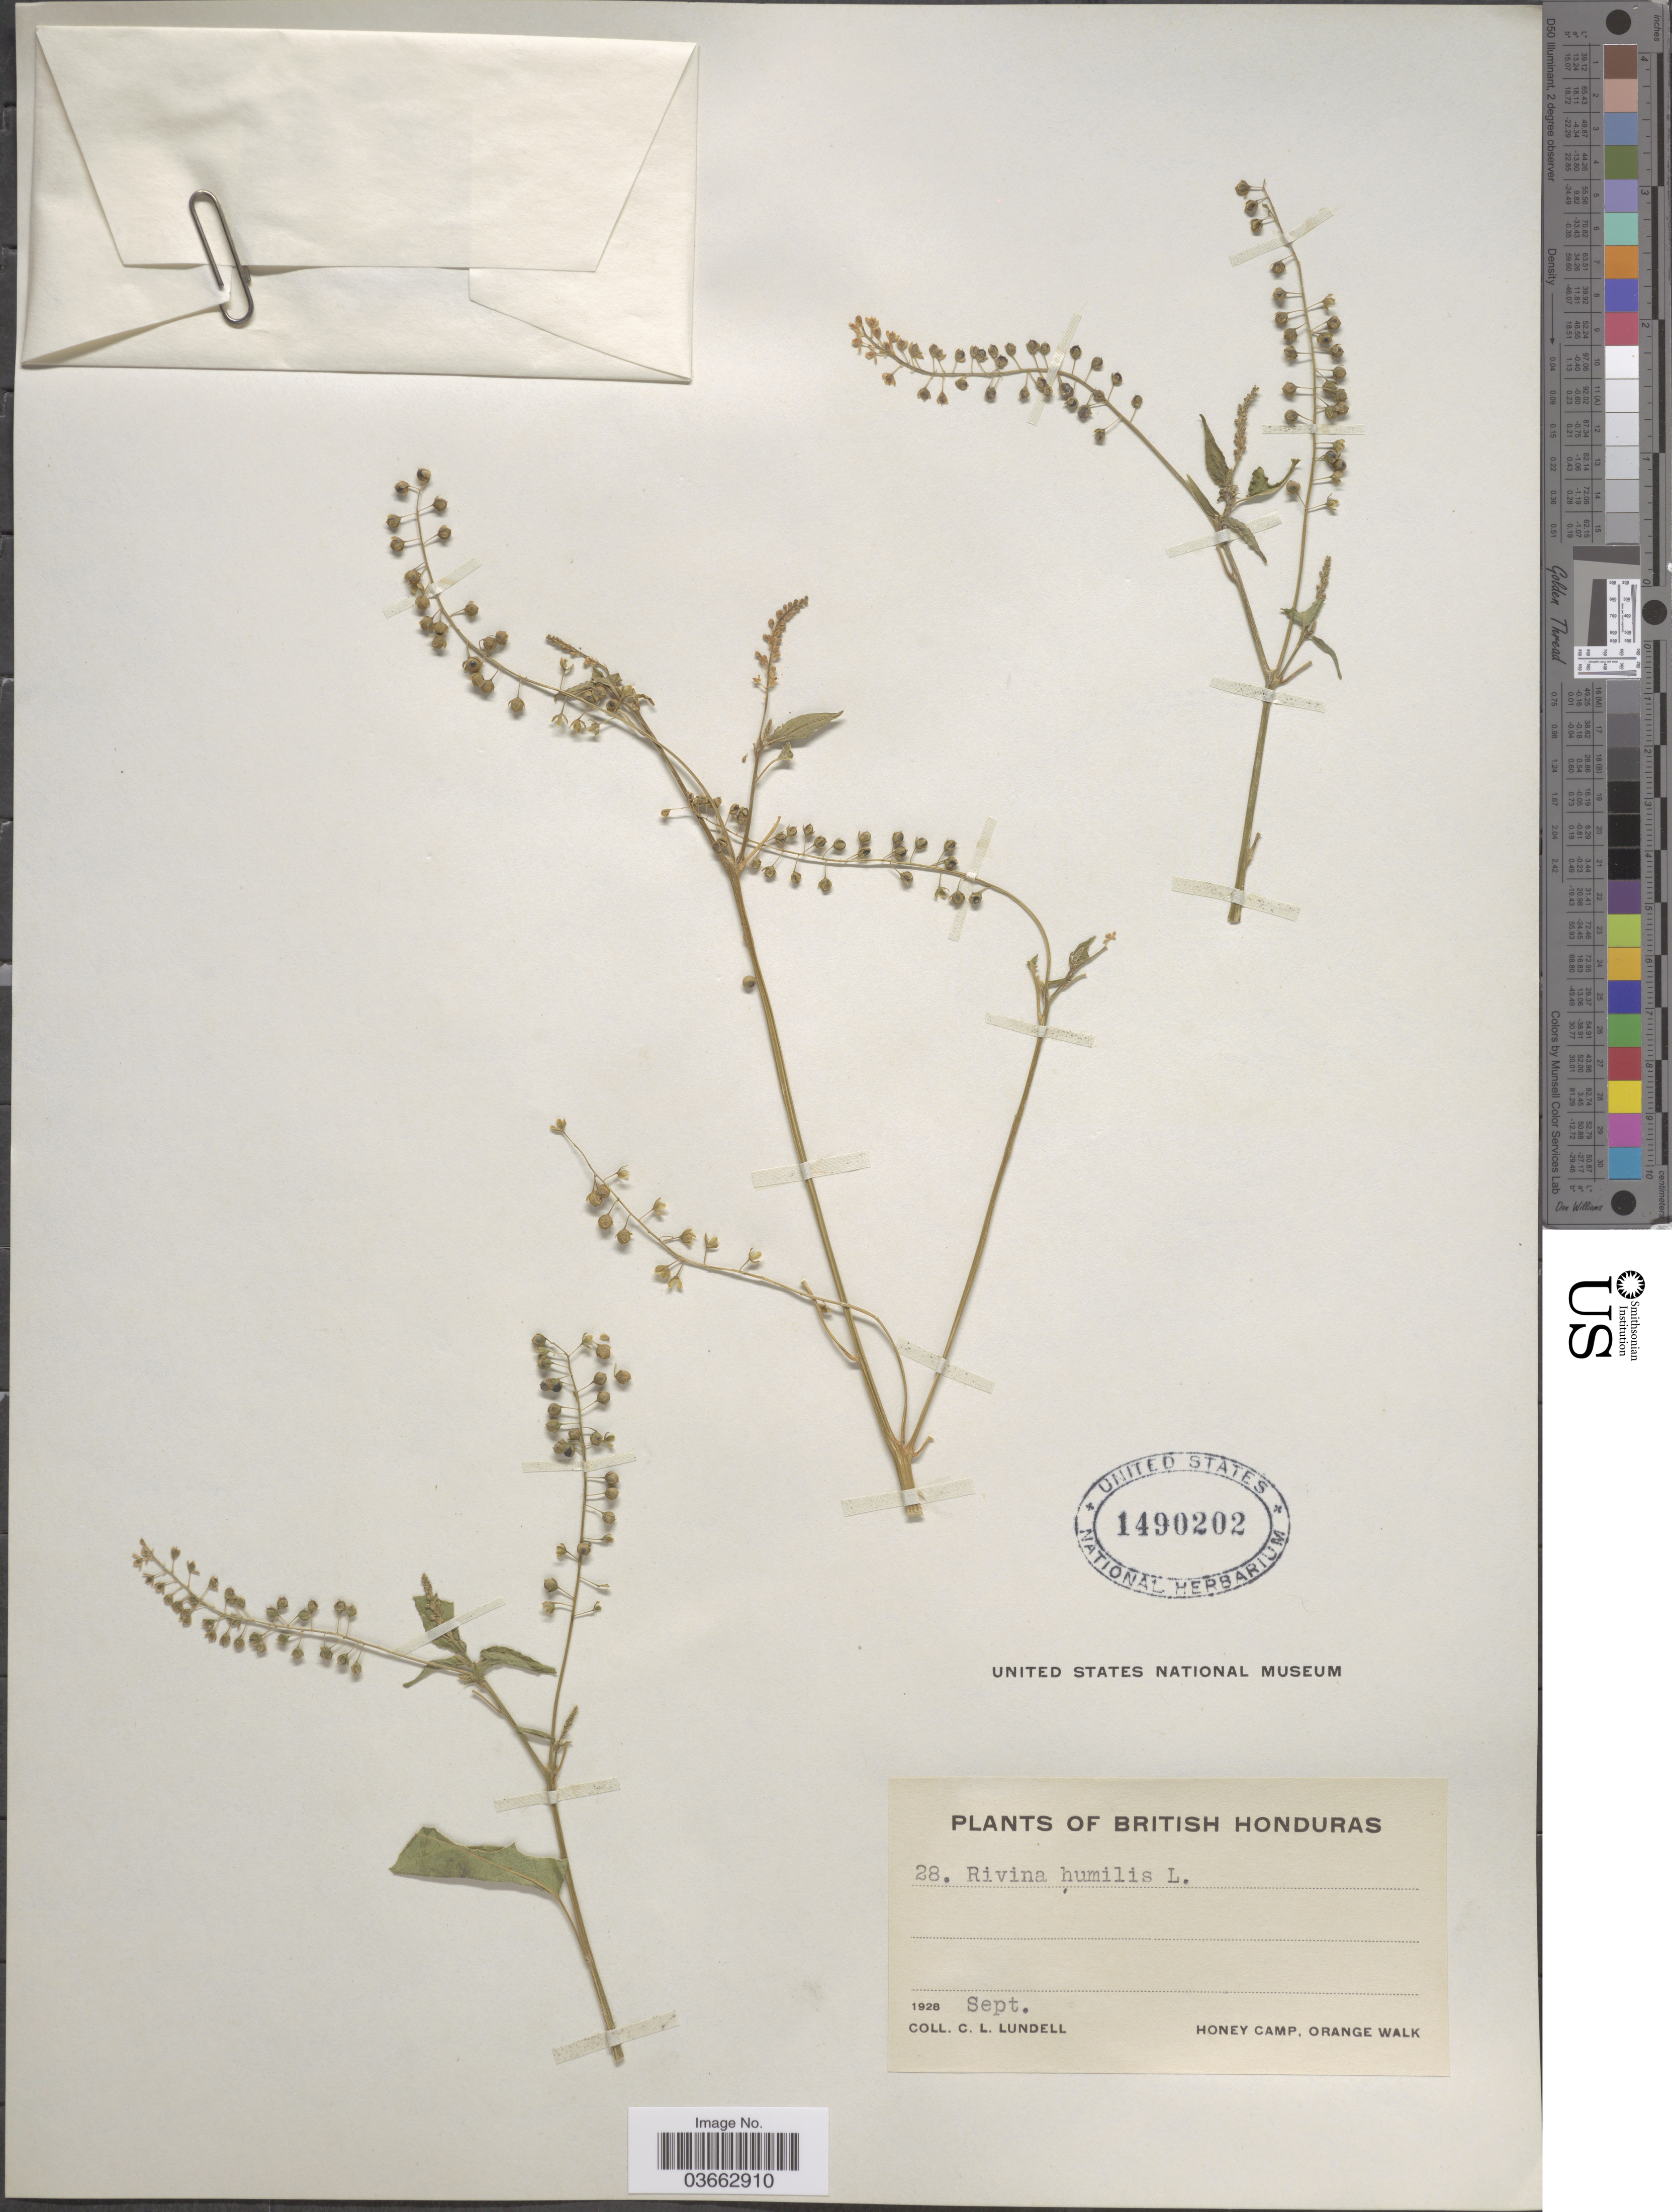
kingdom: Plantae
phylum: Tracheophyta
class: Magnoliopsida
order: Caryophyllales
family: Phytolaccaceae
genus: Rivina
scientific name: Rivina humilis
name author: L.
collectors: C. L. Lundell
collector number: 28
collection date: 1928-09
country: Belize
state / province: Orange Walk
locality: British Honduras. Honey Camp, Orange Walk.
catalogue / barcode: US 1490202